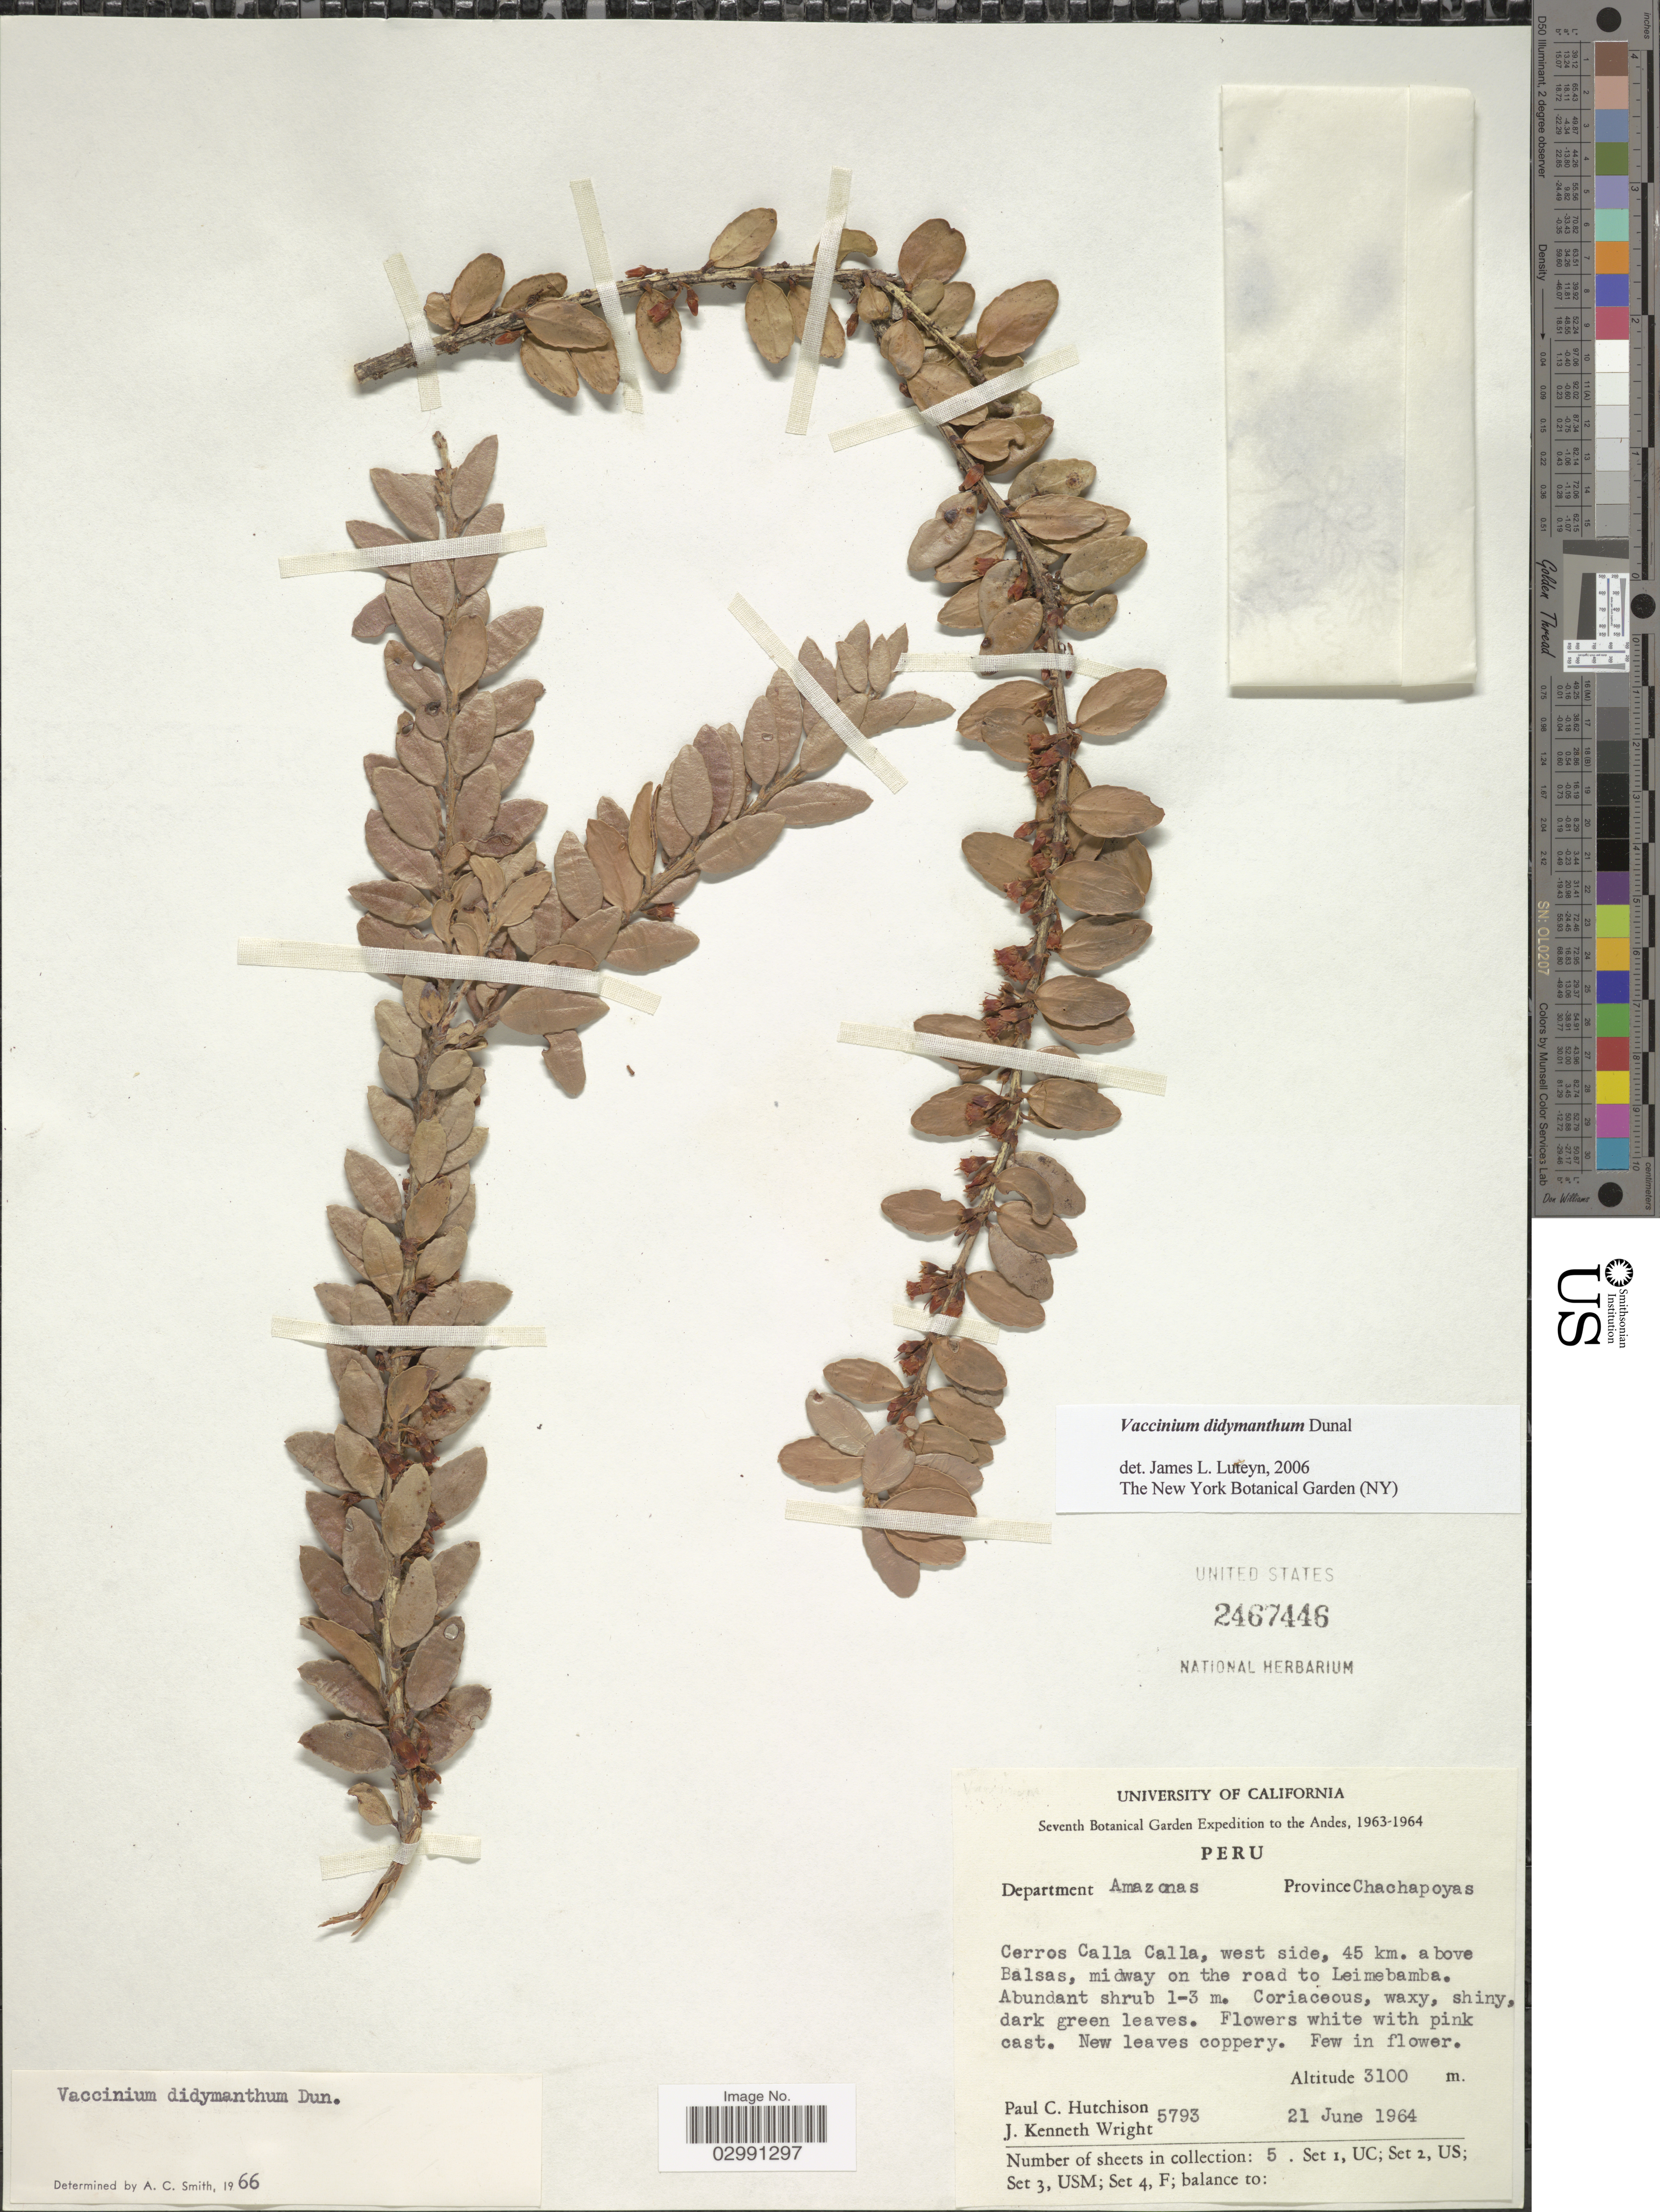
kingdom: Plantae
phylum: Tracheophyta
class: Magnoliopsida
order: Ericales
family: Ericaceae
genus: Vaccinium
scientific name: Vaccinium didymanthum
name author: Dunal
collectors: P. C. Hutchison & J. K. Wright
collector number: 5793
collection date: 1964-06-21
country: Peru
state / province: Amazonas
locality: Andes. Department Amazonas. Province Chachapoyas. Cerros Calla Calla, west side, 45 km. above Balsas, midway on the road to Leimebamba.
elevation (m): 3100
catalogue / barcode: US 2467446